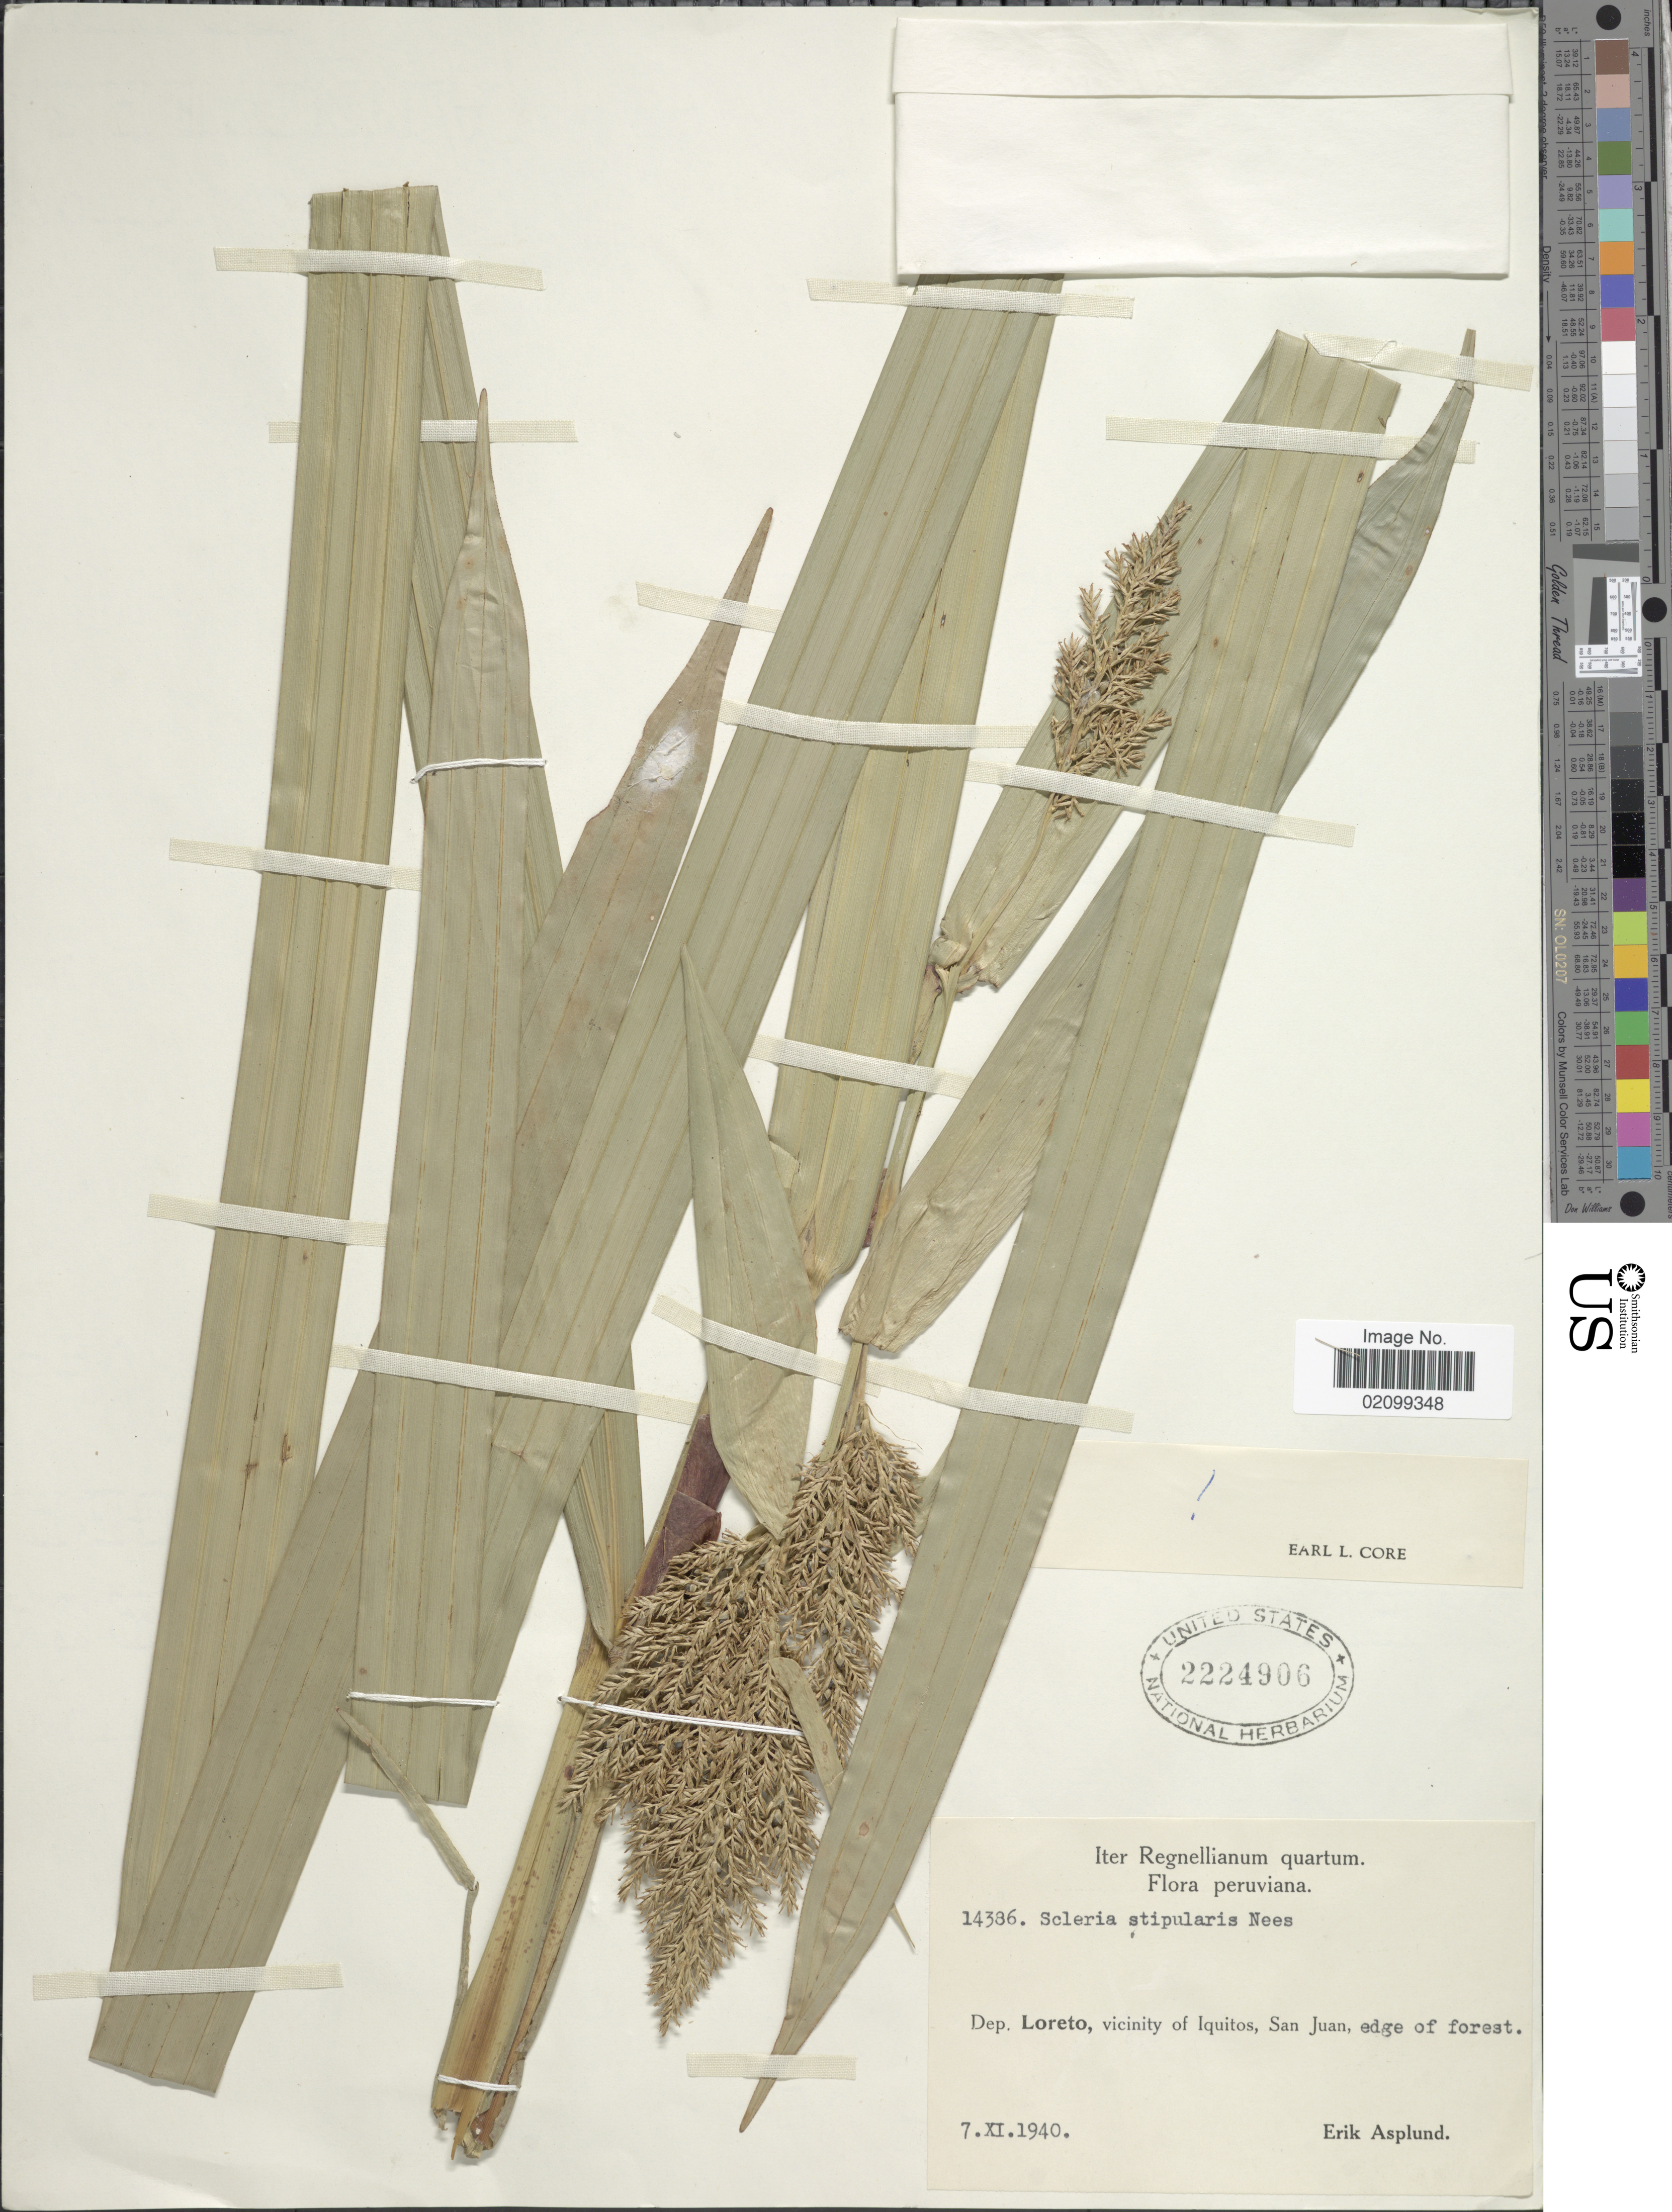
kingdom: Plantae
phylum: Tracheophyta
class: Liliopsida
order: Poales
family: Cyperaceae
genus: Scleria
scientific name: Scleria stipularis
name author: Nees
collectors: E. Asplund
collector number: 14386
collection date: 1940-11-07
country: Peru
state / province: Loreto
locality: Dep. Loreto, vicinity of Iquitos, San Juan, edge of forest.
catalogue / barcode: US 2224906